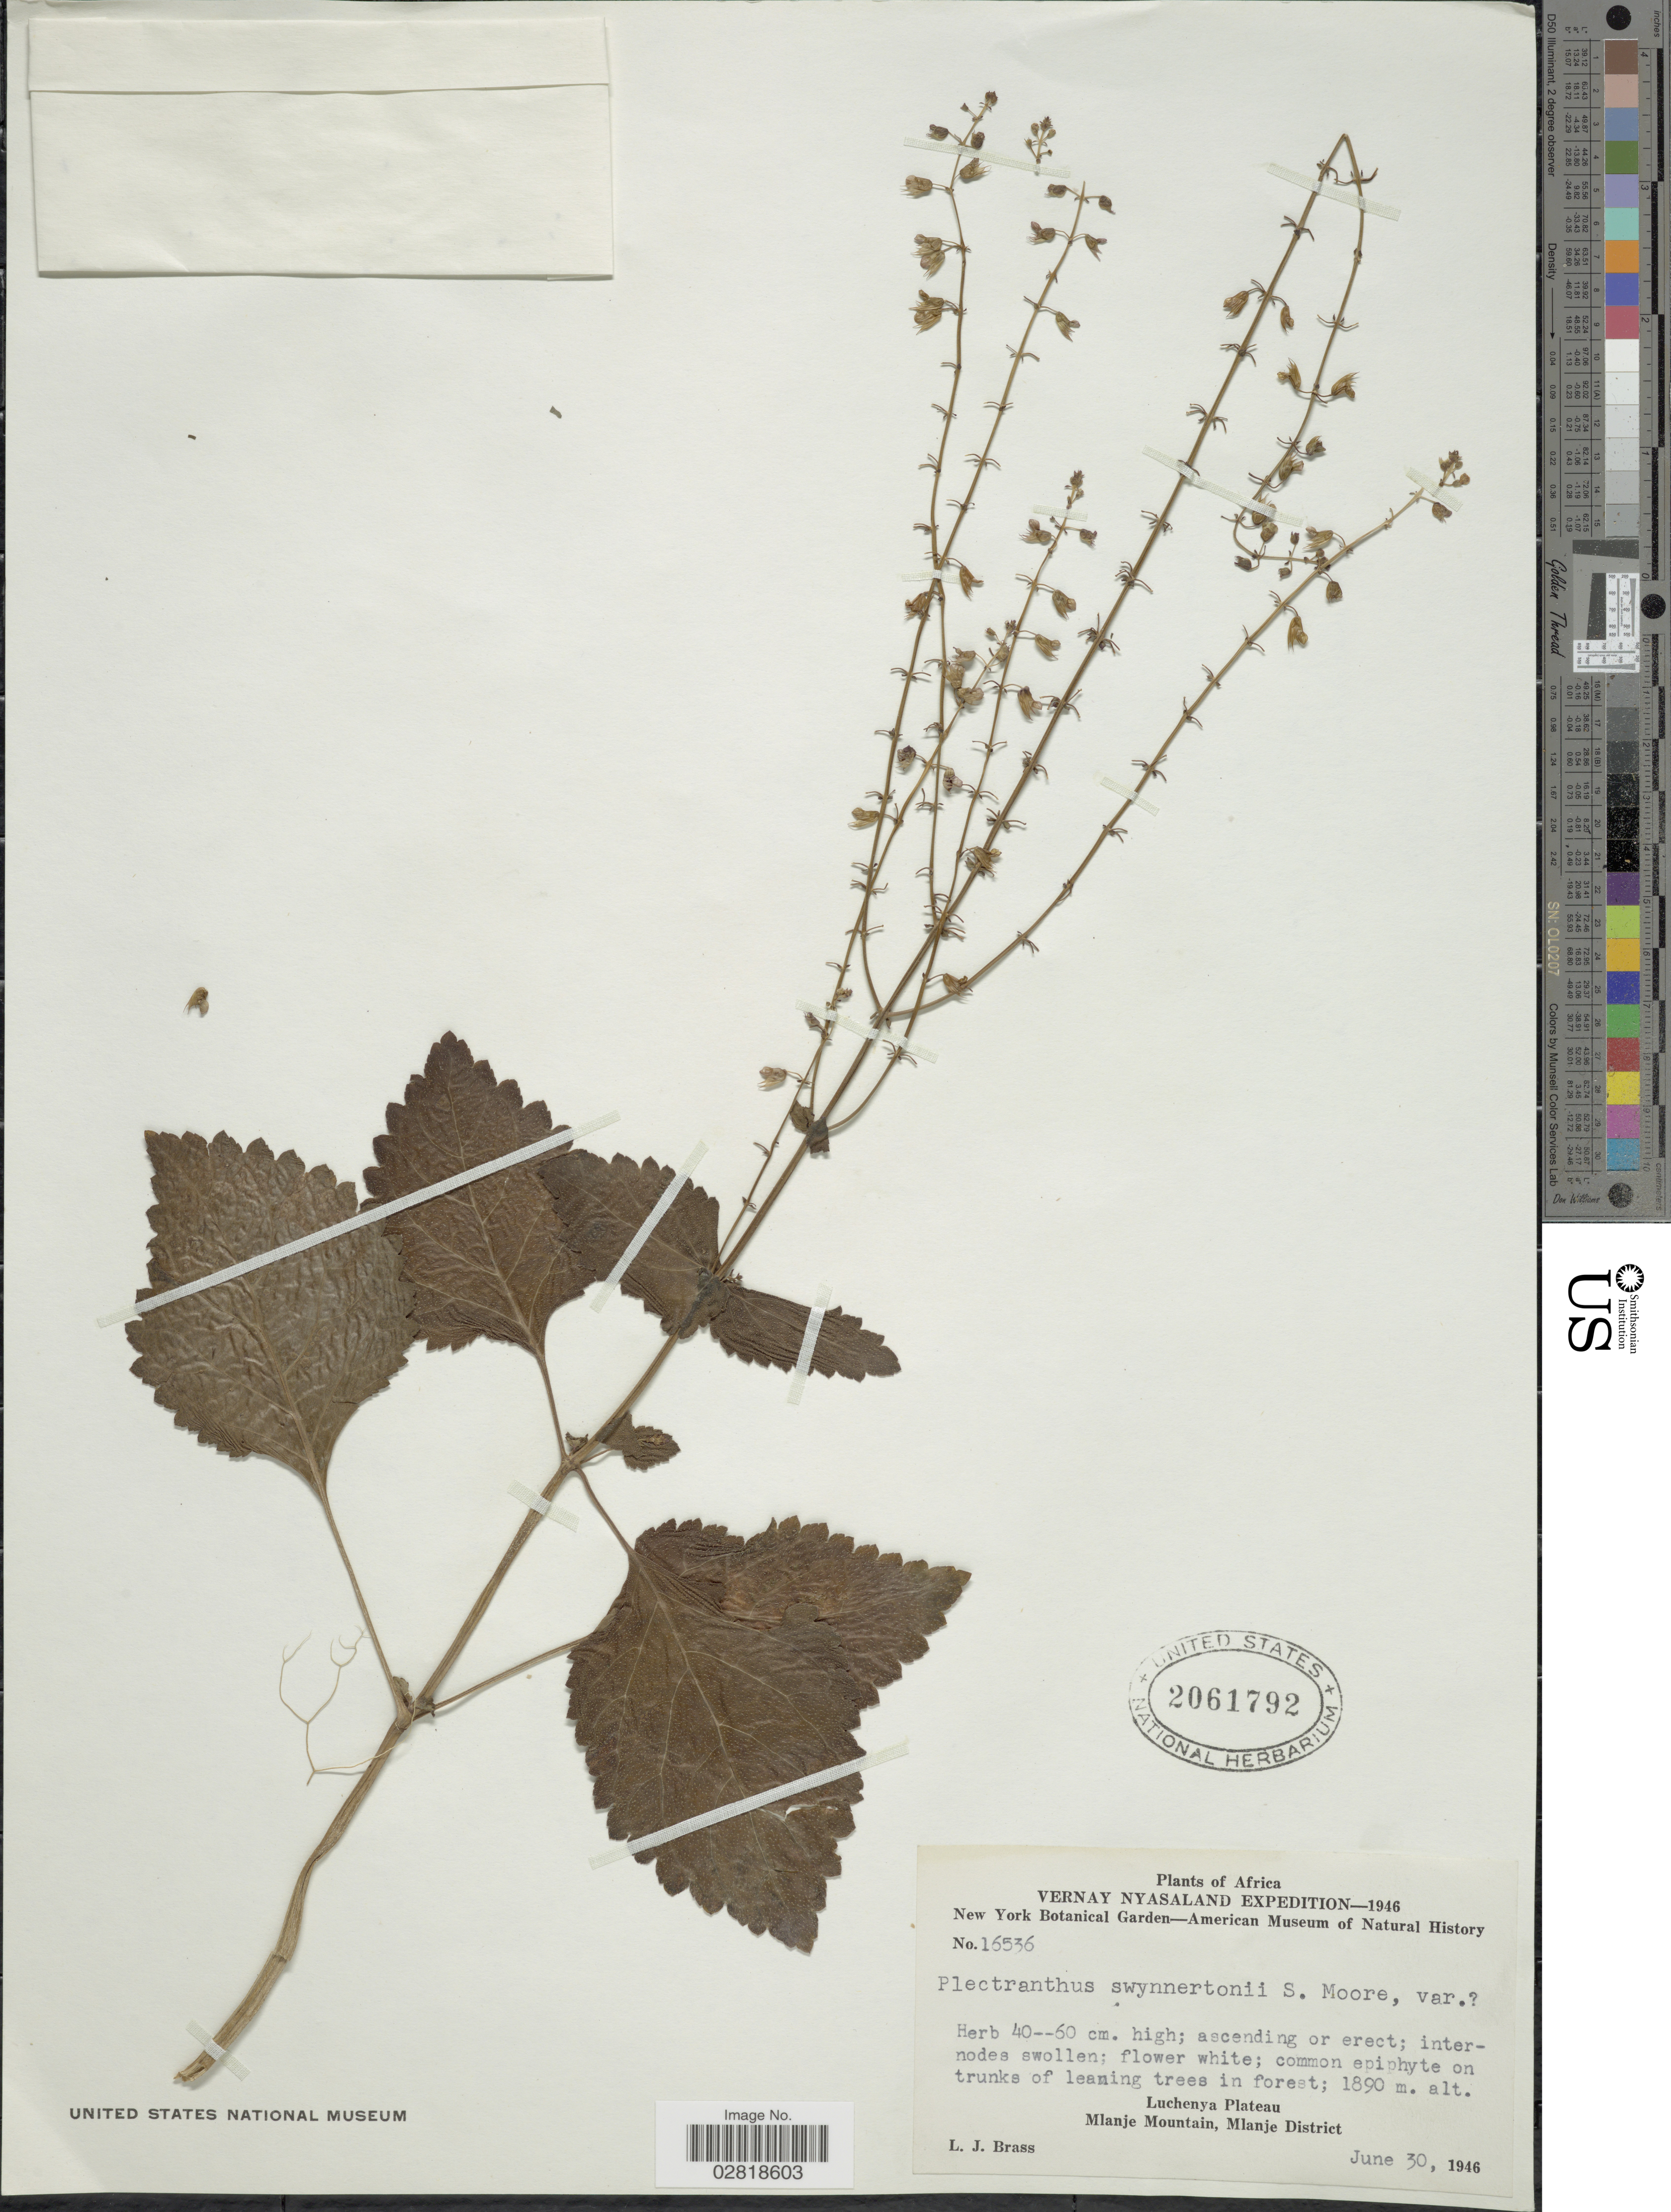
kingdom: Plantae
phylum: Tracheophyta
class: Magnoliopsida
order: Lamiales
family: Lamiaceae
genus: Plectranthus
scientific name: Plectranthus swynnertonii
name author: S. Moore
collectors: L. J. Brass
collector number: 16536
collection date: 1946-06-30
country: Malawi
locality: Vernay Nyasaland. Luchenya Plateau. Mlanje Mountain, Mlanje District.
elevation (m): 1890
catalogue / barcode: US 2061792